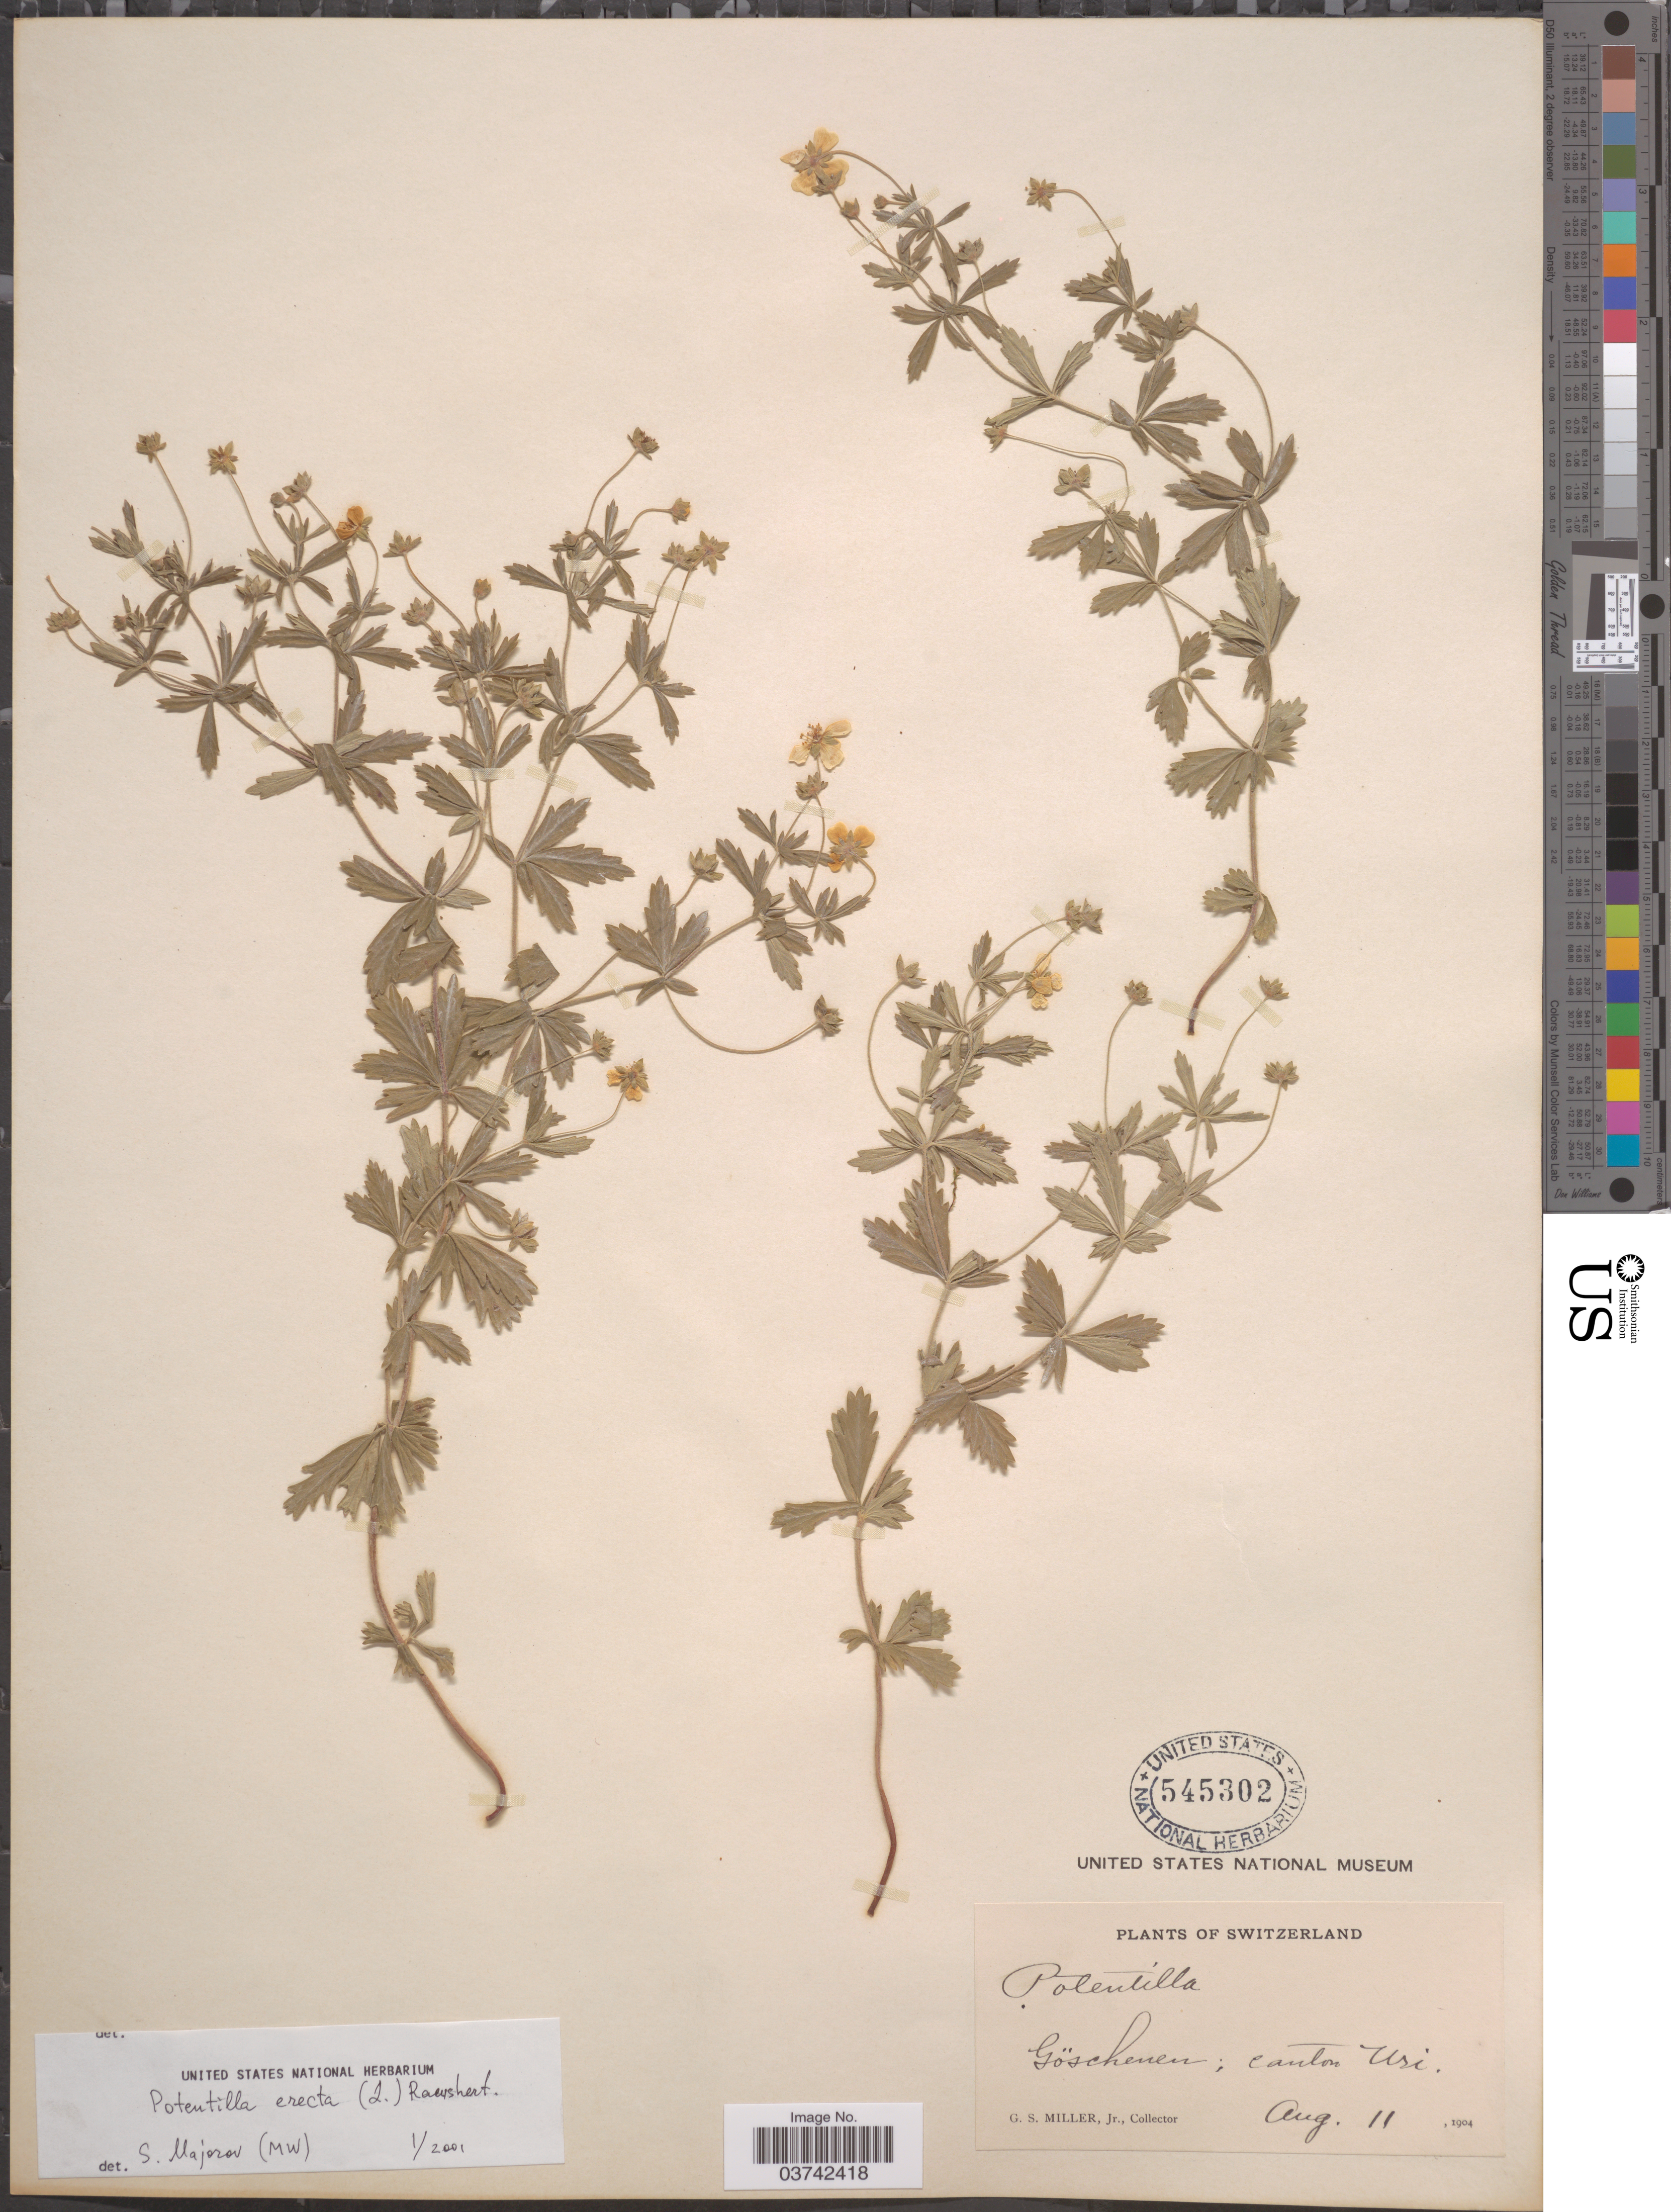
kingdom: Plantae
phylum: Tracheophyta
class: Magnoliopsida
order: Rosales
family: Rosaceae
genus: Potentilla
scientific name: Potentilla erecta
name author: (L.) Raeusch.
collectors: G. S. Miller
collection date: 1904-08-11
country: Switzerland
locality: Göschenen; canton Uri.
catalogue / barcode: US 545302